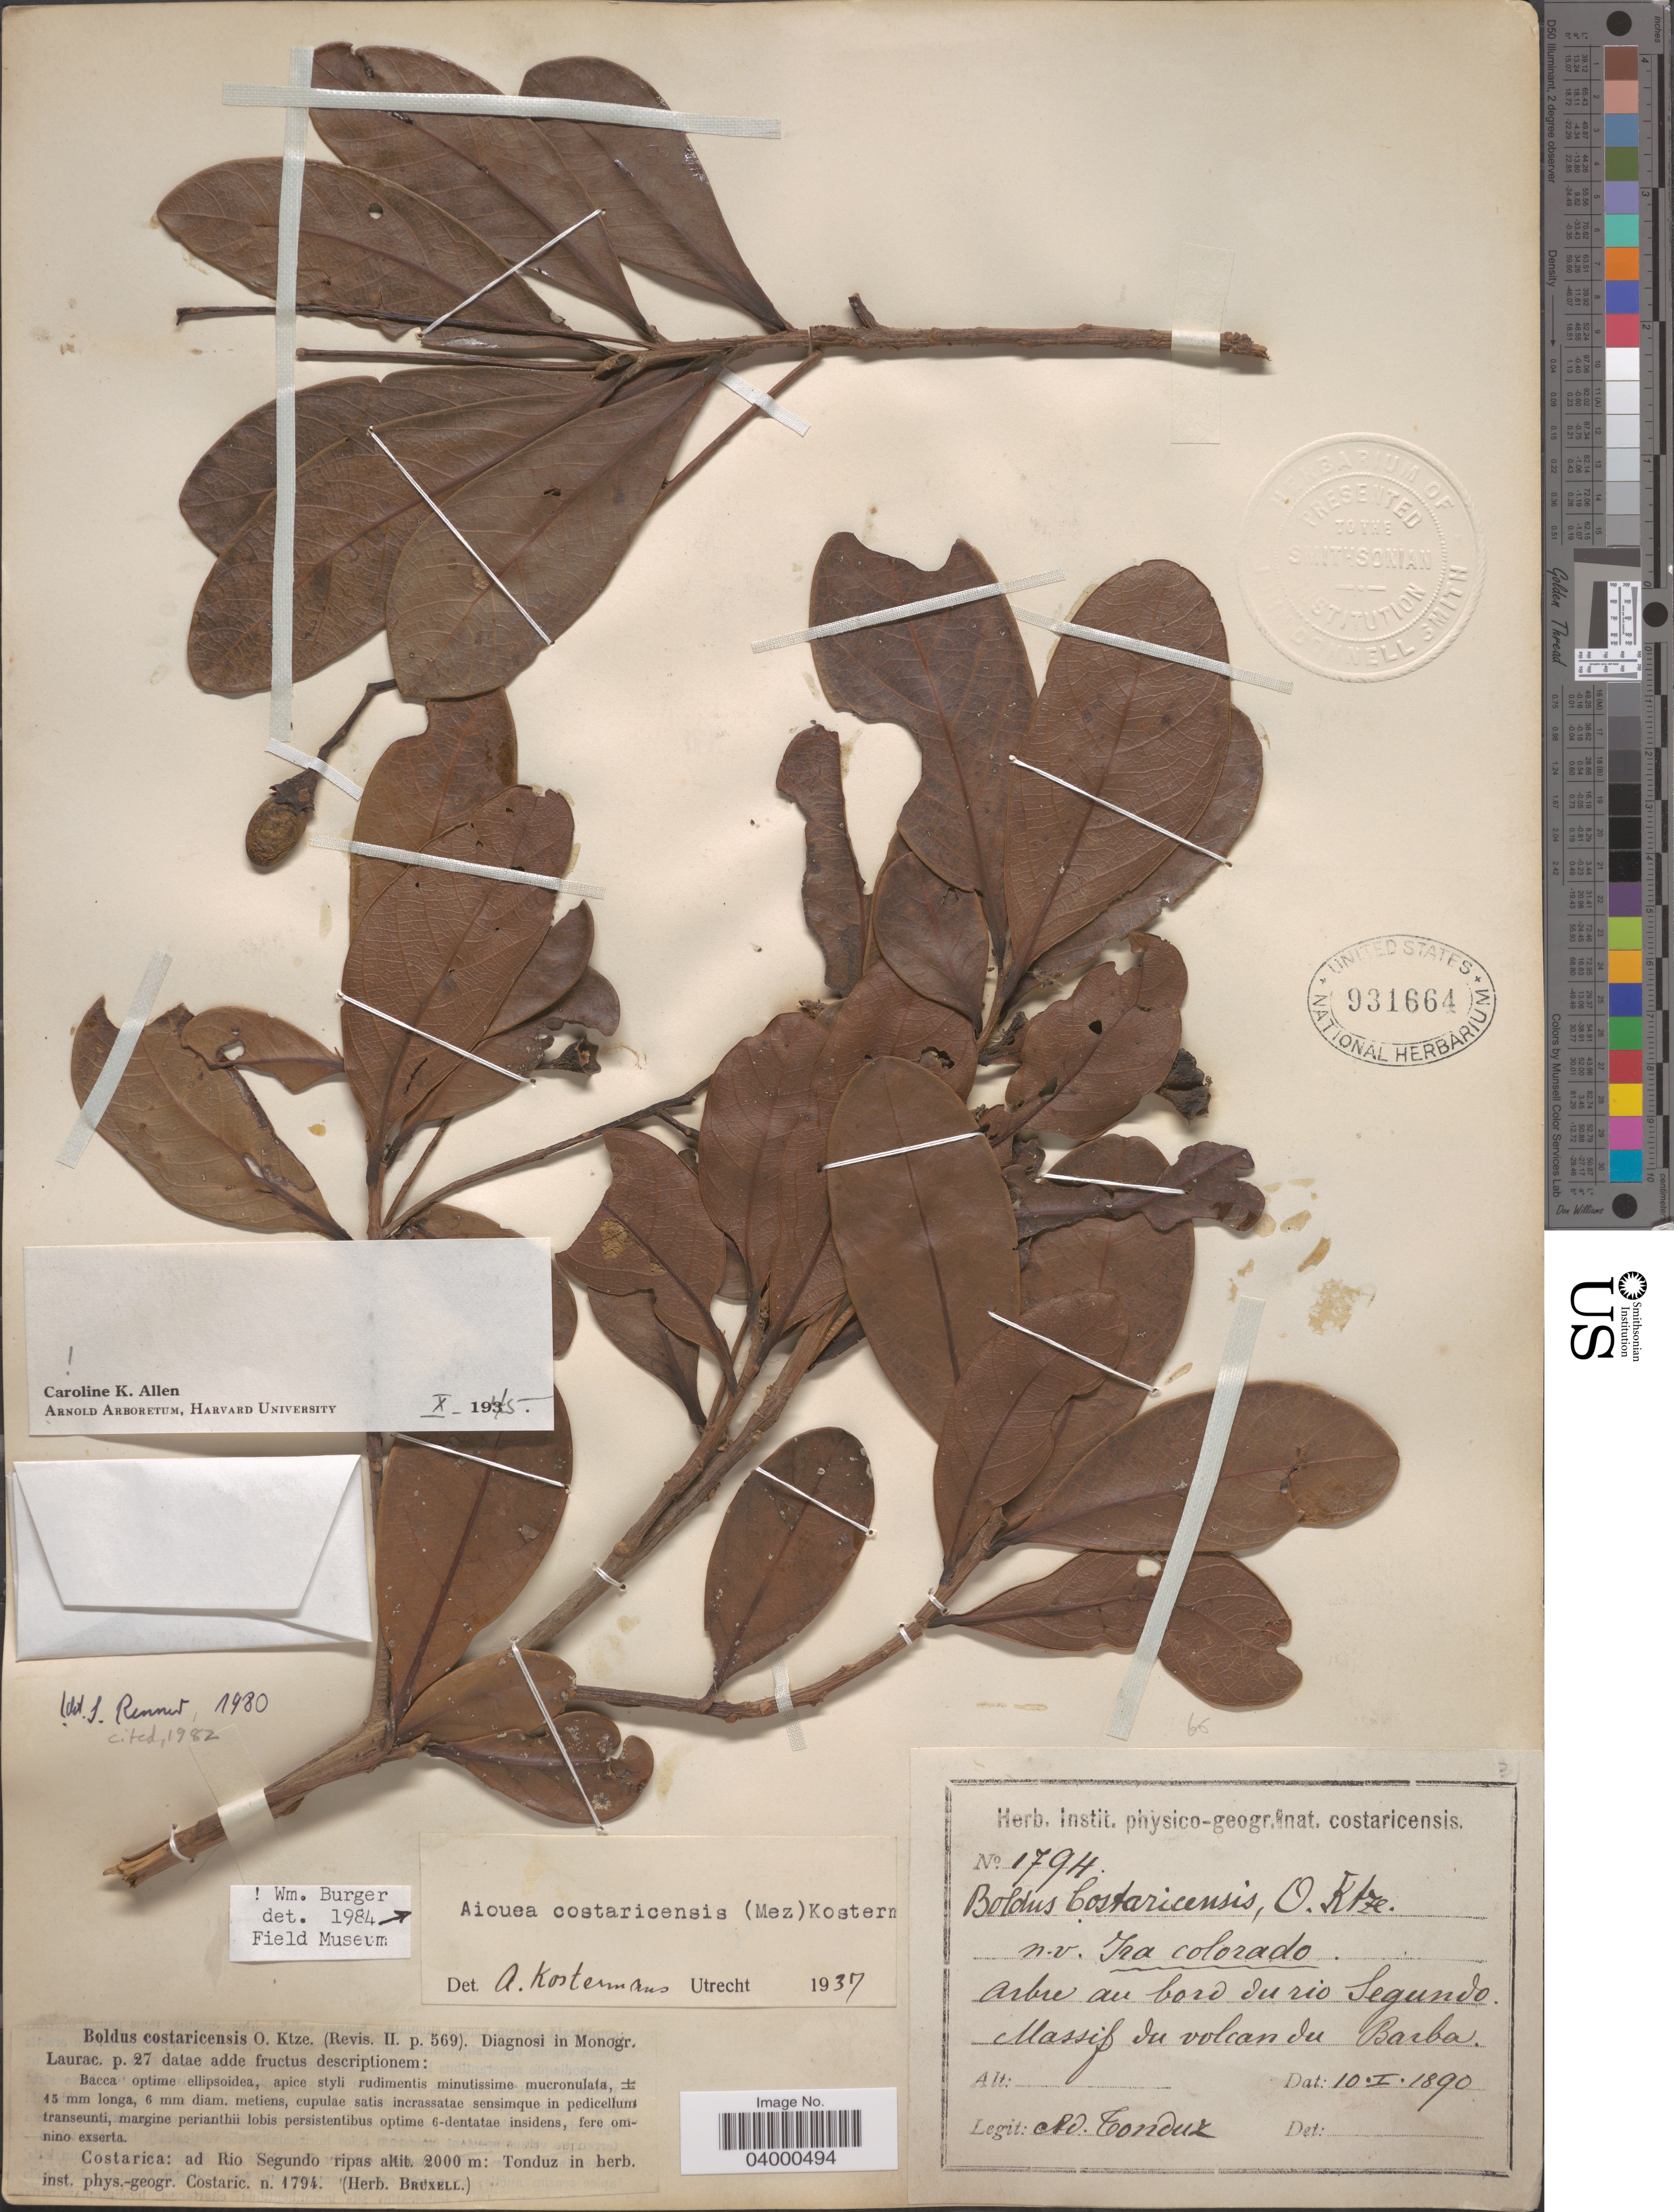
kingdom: Plantae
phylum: Tracheophyta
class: Magnoliopsida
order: Laurales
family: Lauraceae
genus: Aiouea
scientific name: Aiouea costaricensis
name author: (Mez) Kosterm.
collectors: A. Tonduz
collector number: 1794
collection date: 1890-01-10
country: Costa Rica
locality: Ad Rio Segundo ripas: Tonduz in herb. inst. phys.-geogr. Costaric. Abre au bord du rio Segundo. Massif du volcan du Barba.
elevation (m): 2000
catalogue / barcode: US 931664